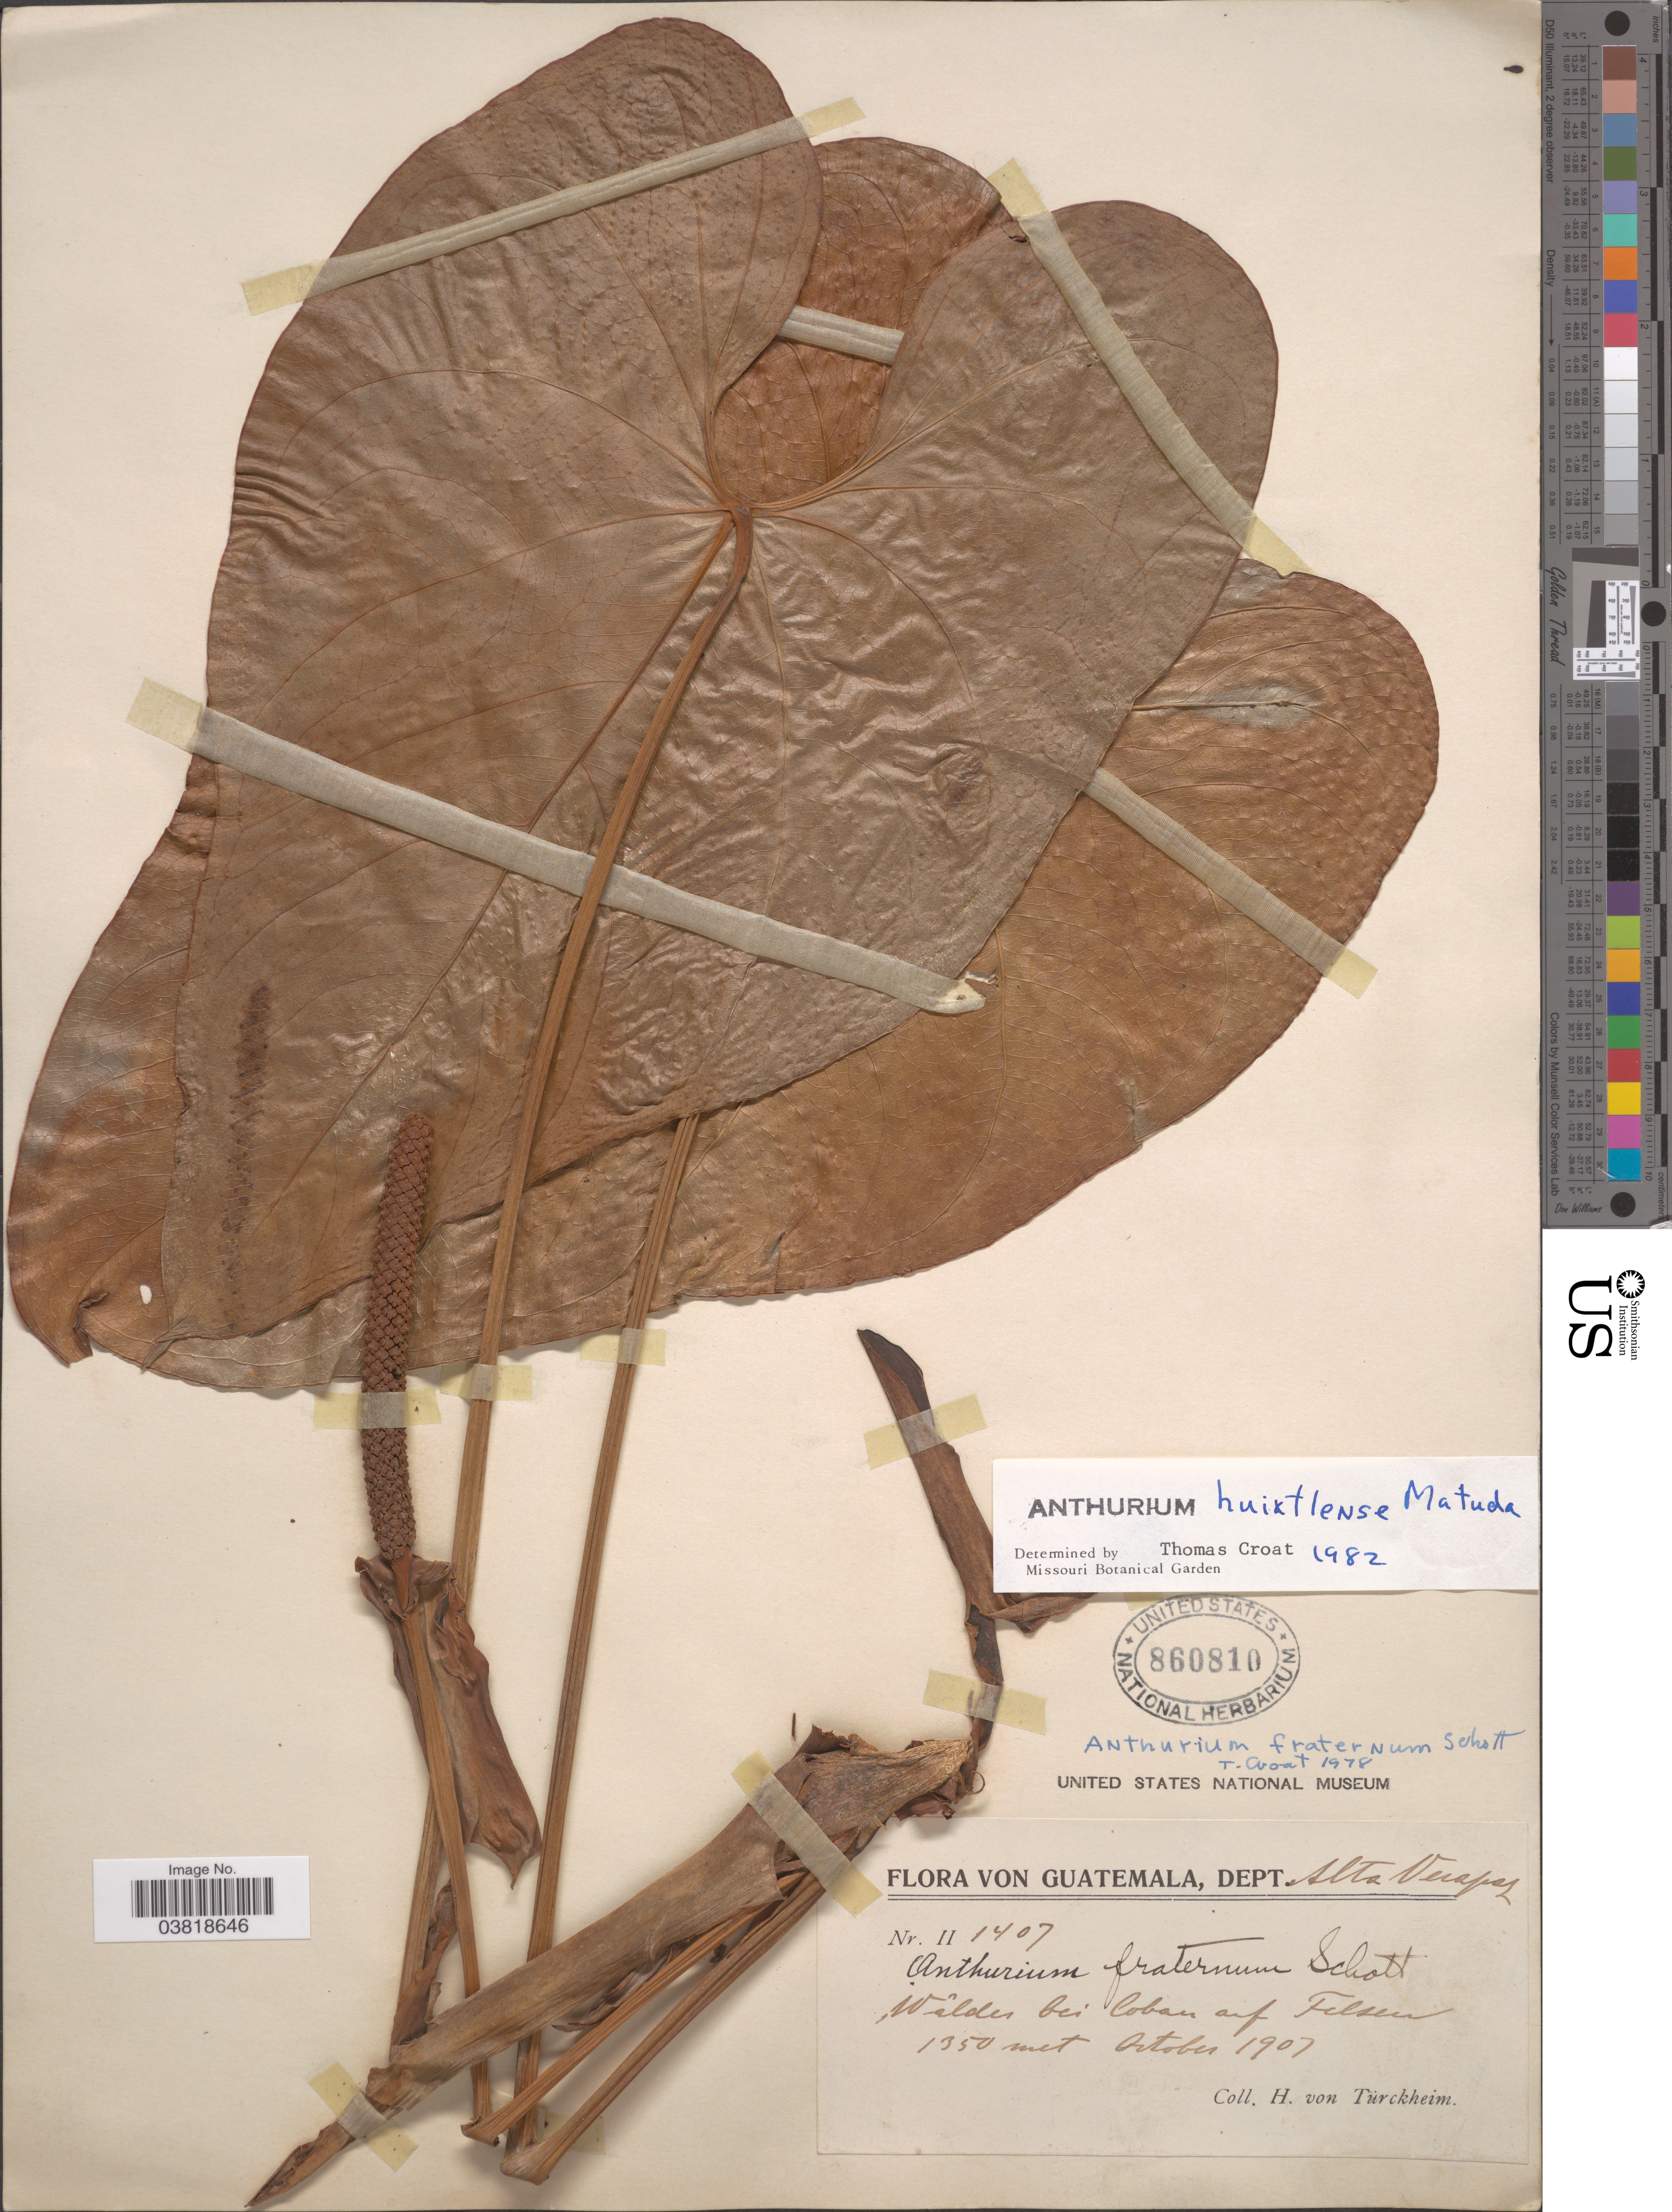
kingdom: Plantae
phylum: Tracheophyta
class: Liliopsida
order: Alismatales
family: Araceae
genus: Anthurium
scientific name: Anthurium huixtlense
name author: Matuda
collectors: H. von Türckheim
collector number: II1407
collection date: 1907-10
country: Guatemala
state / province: Alta Verapaz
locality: Dept. Alta Verapaz. Wâlden bei Coban auf Felsen.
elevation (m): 1350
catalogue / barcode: US 860810